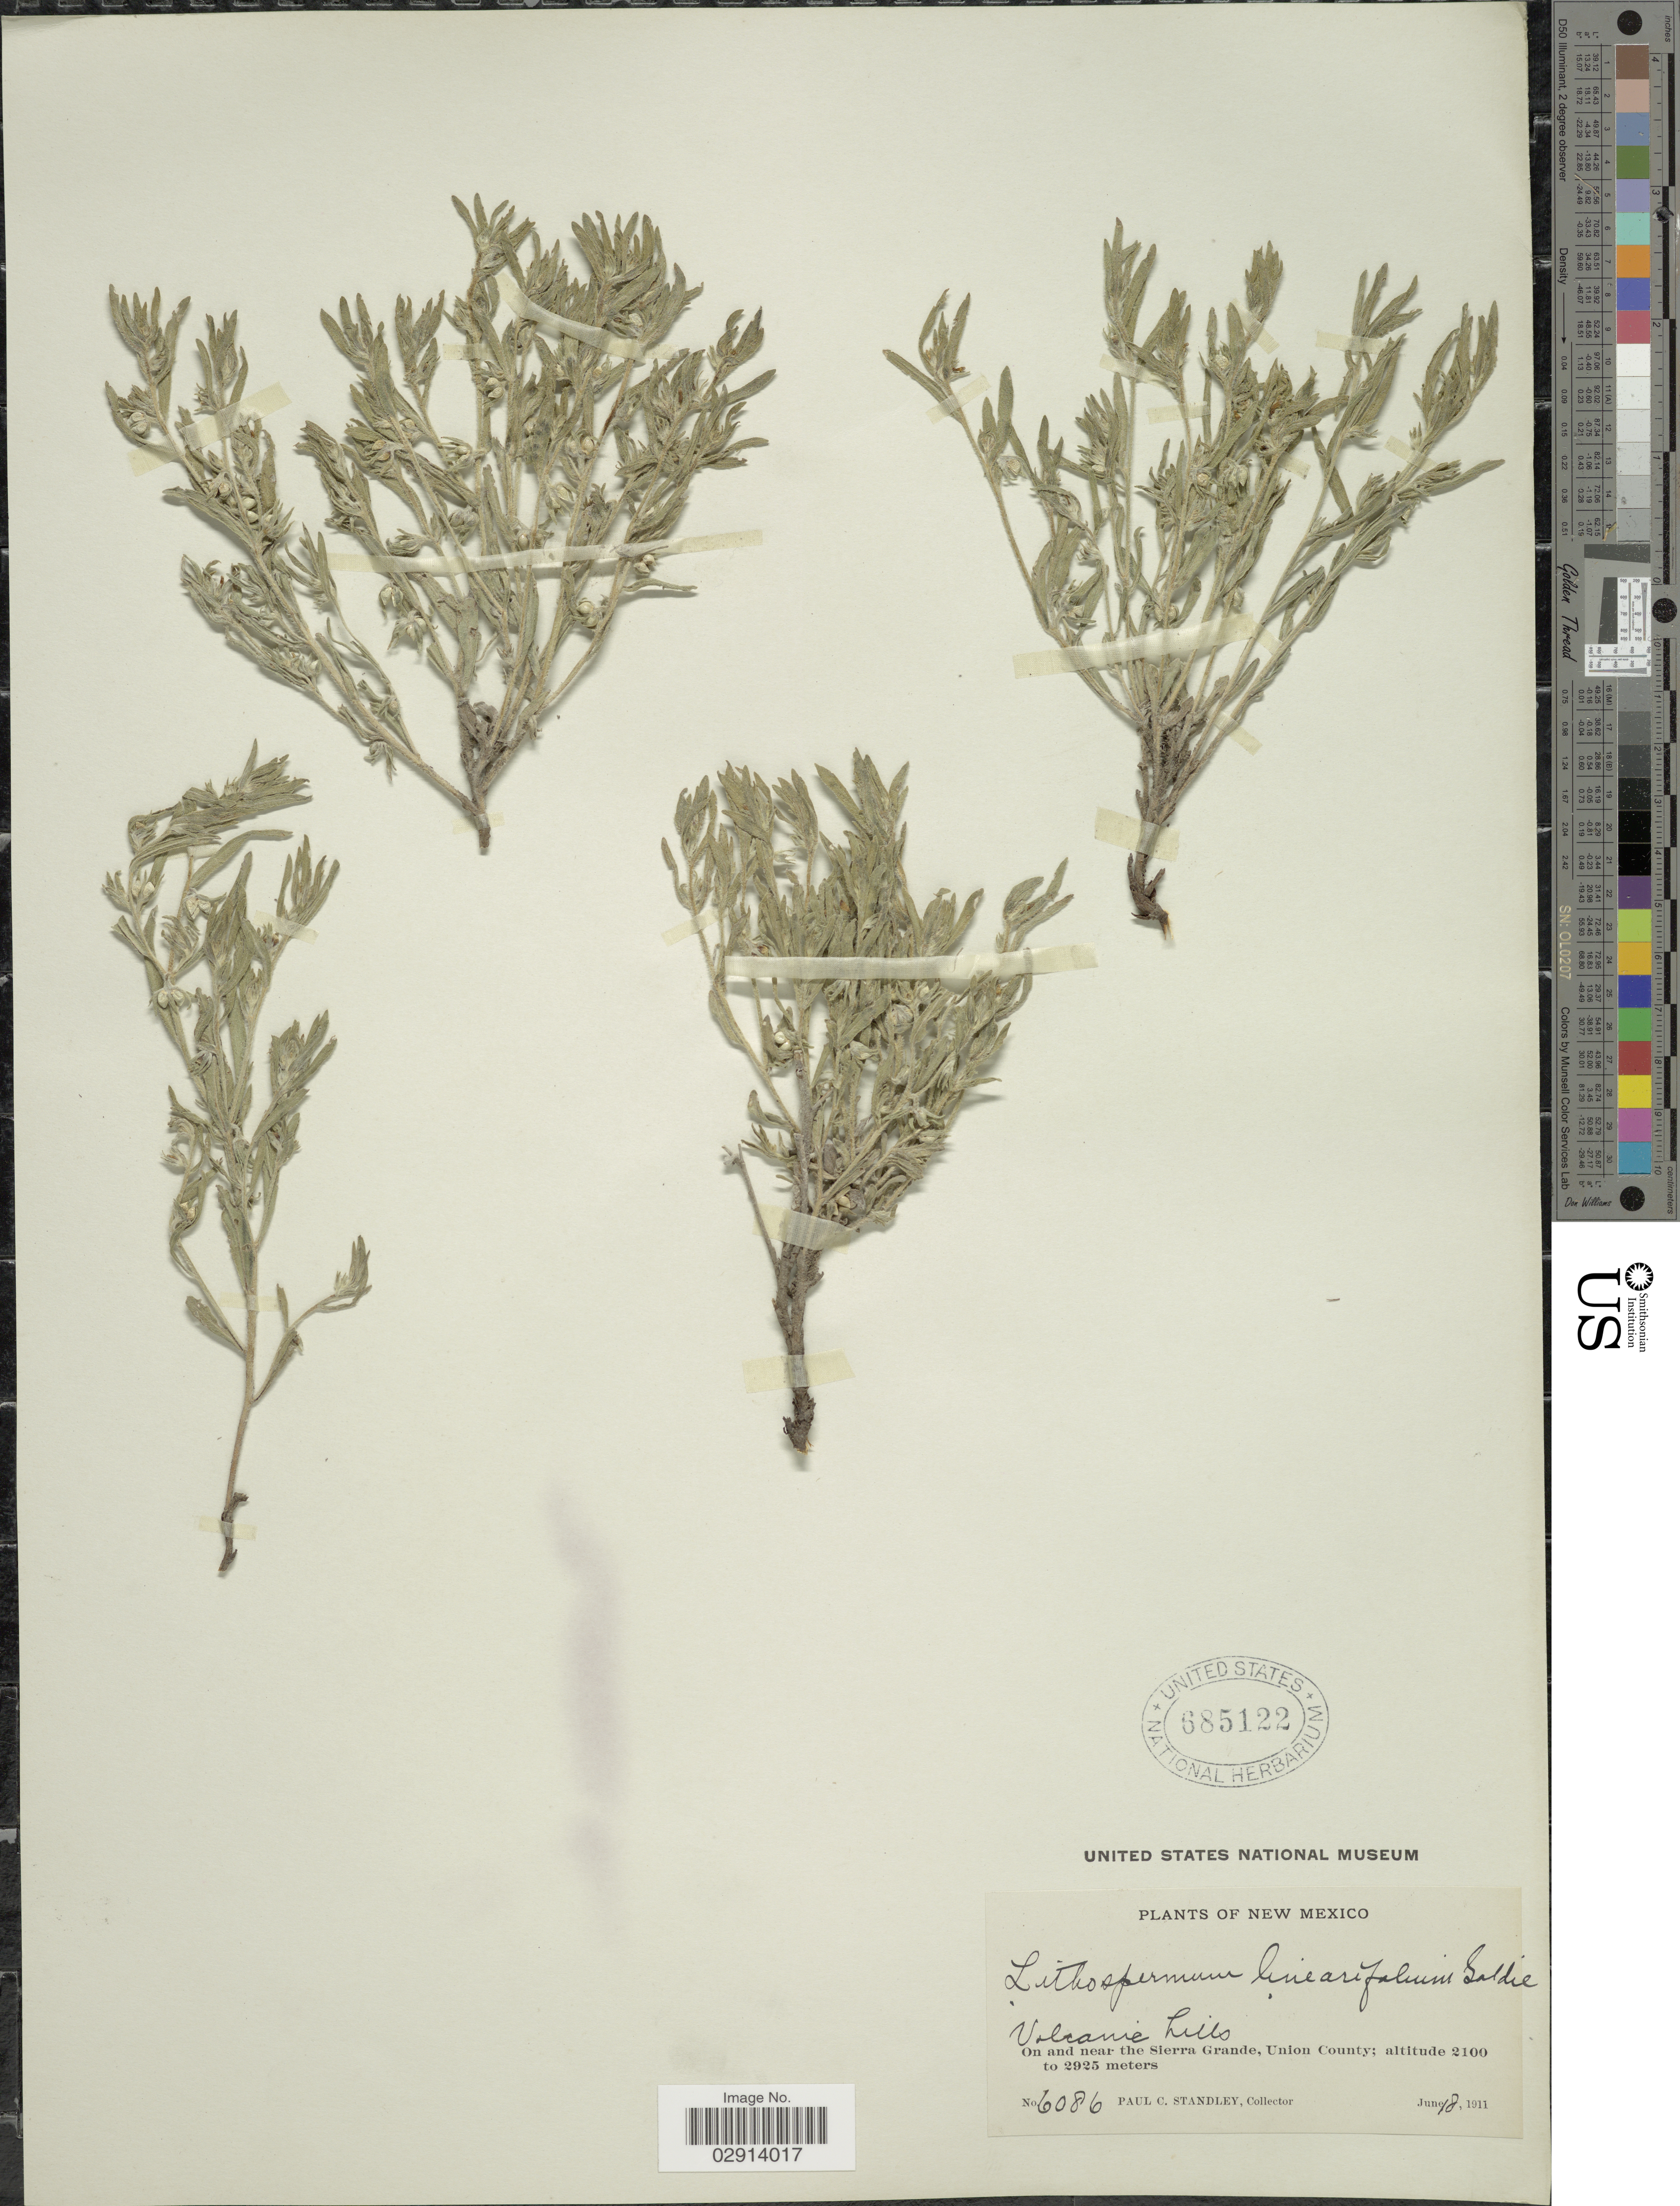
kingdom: Plantae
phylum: Tracheophyta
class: Magnoliopsida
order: Boraginales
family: Boraginaceae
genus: Lithospermum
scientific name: Lithospermum incisum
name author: Lehm.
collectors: P. C. Standley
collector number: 6086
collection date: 1911-06-18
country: United States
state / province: New Mexico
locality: Volcanic hills. On and near the Sierra Grande, Union County.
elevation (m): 2100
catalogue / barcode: US 685122